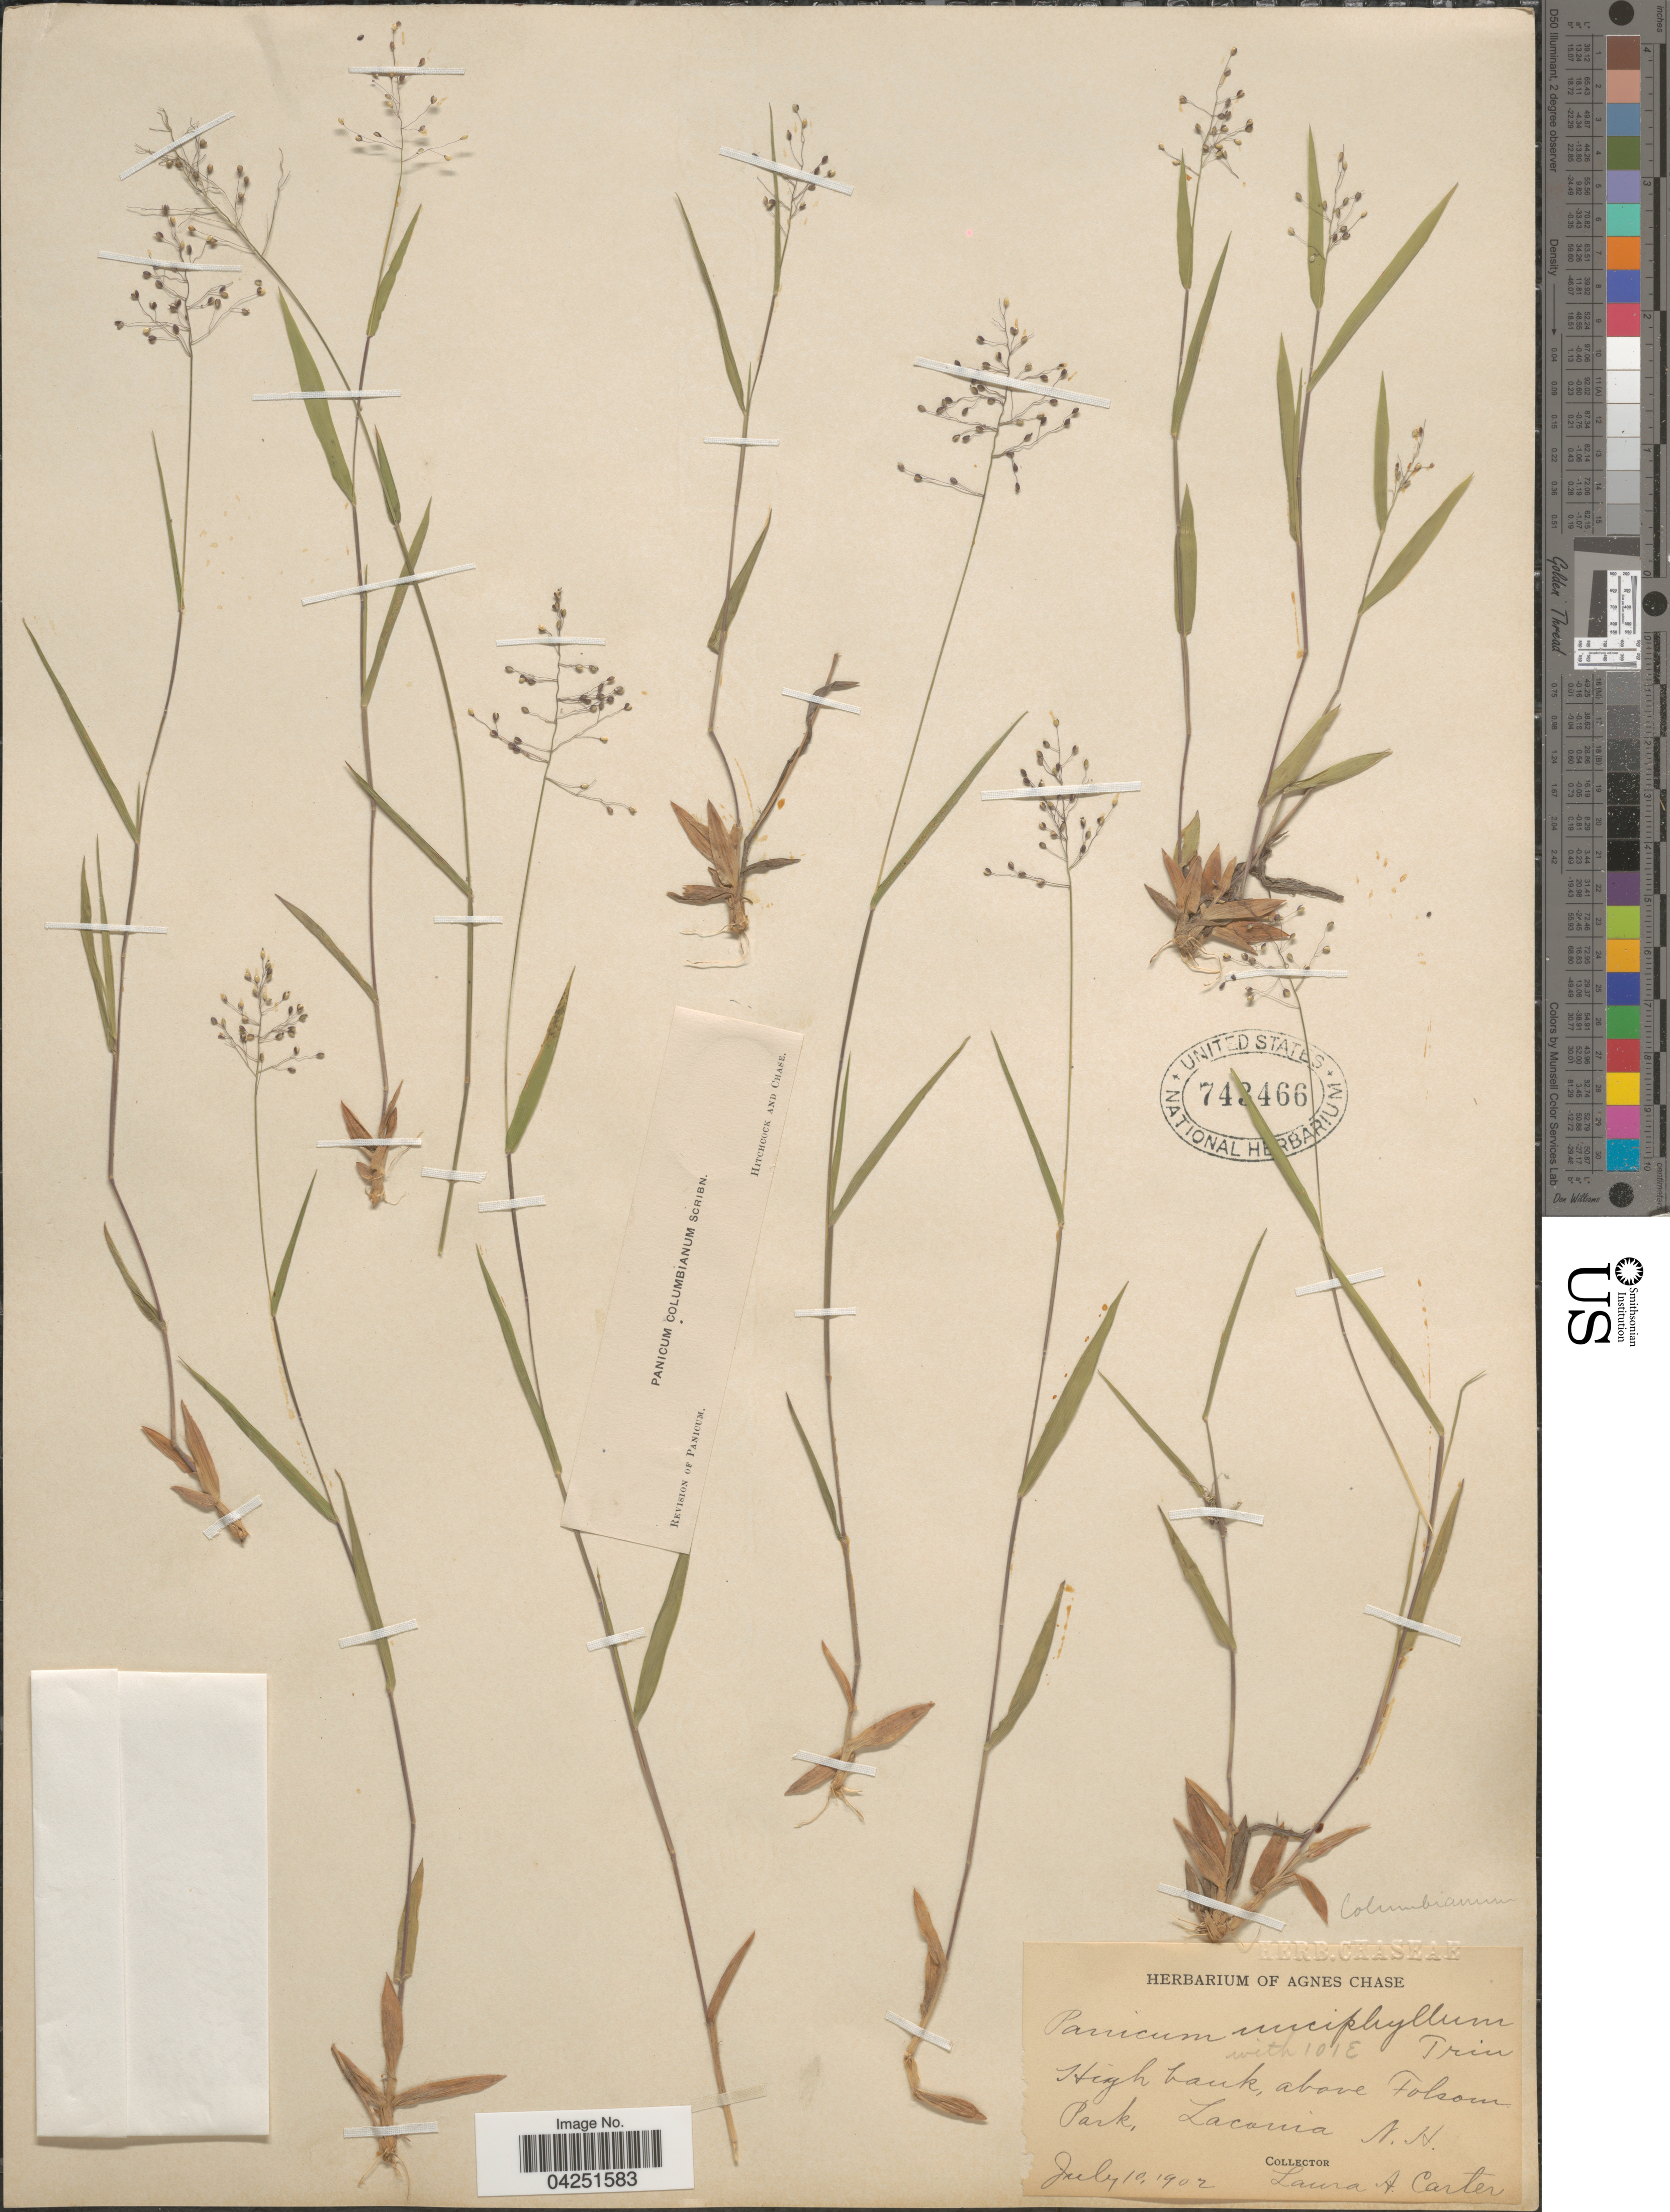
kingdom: Plantae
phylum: Tracheophyta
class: Liliopsida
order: Poales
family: Poaceae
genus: Dichanthelium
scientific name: Dichanthelium acuminatum var. acuminatum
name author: (Sw.) Gould & C.A. Clark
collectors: L. Carter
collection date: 1902-07-10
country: United States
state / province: New Hampshire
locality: High bank, above Folsom Park, Laconia.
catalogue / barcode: US 743466